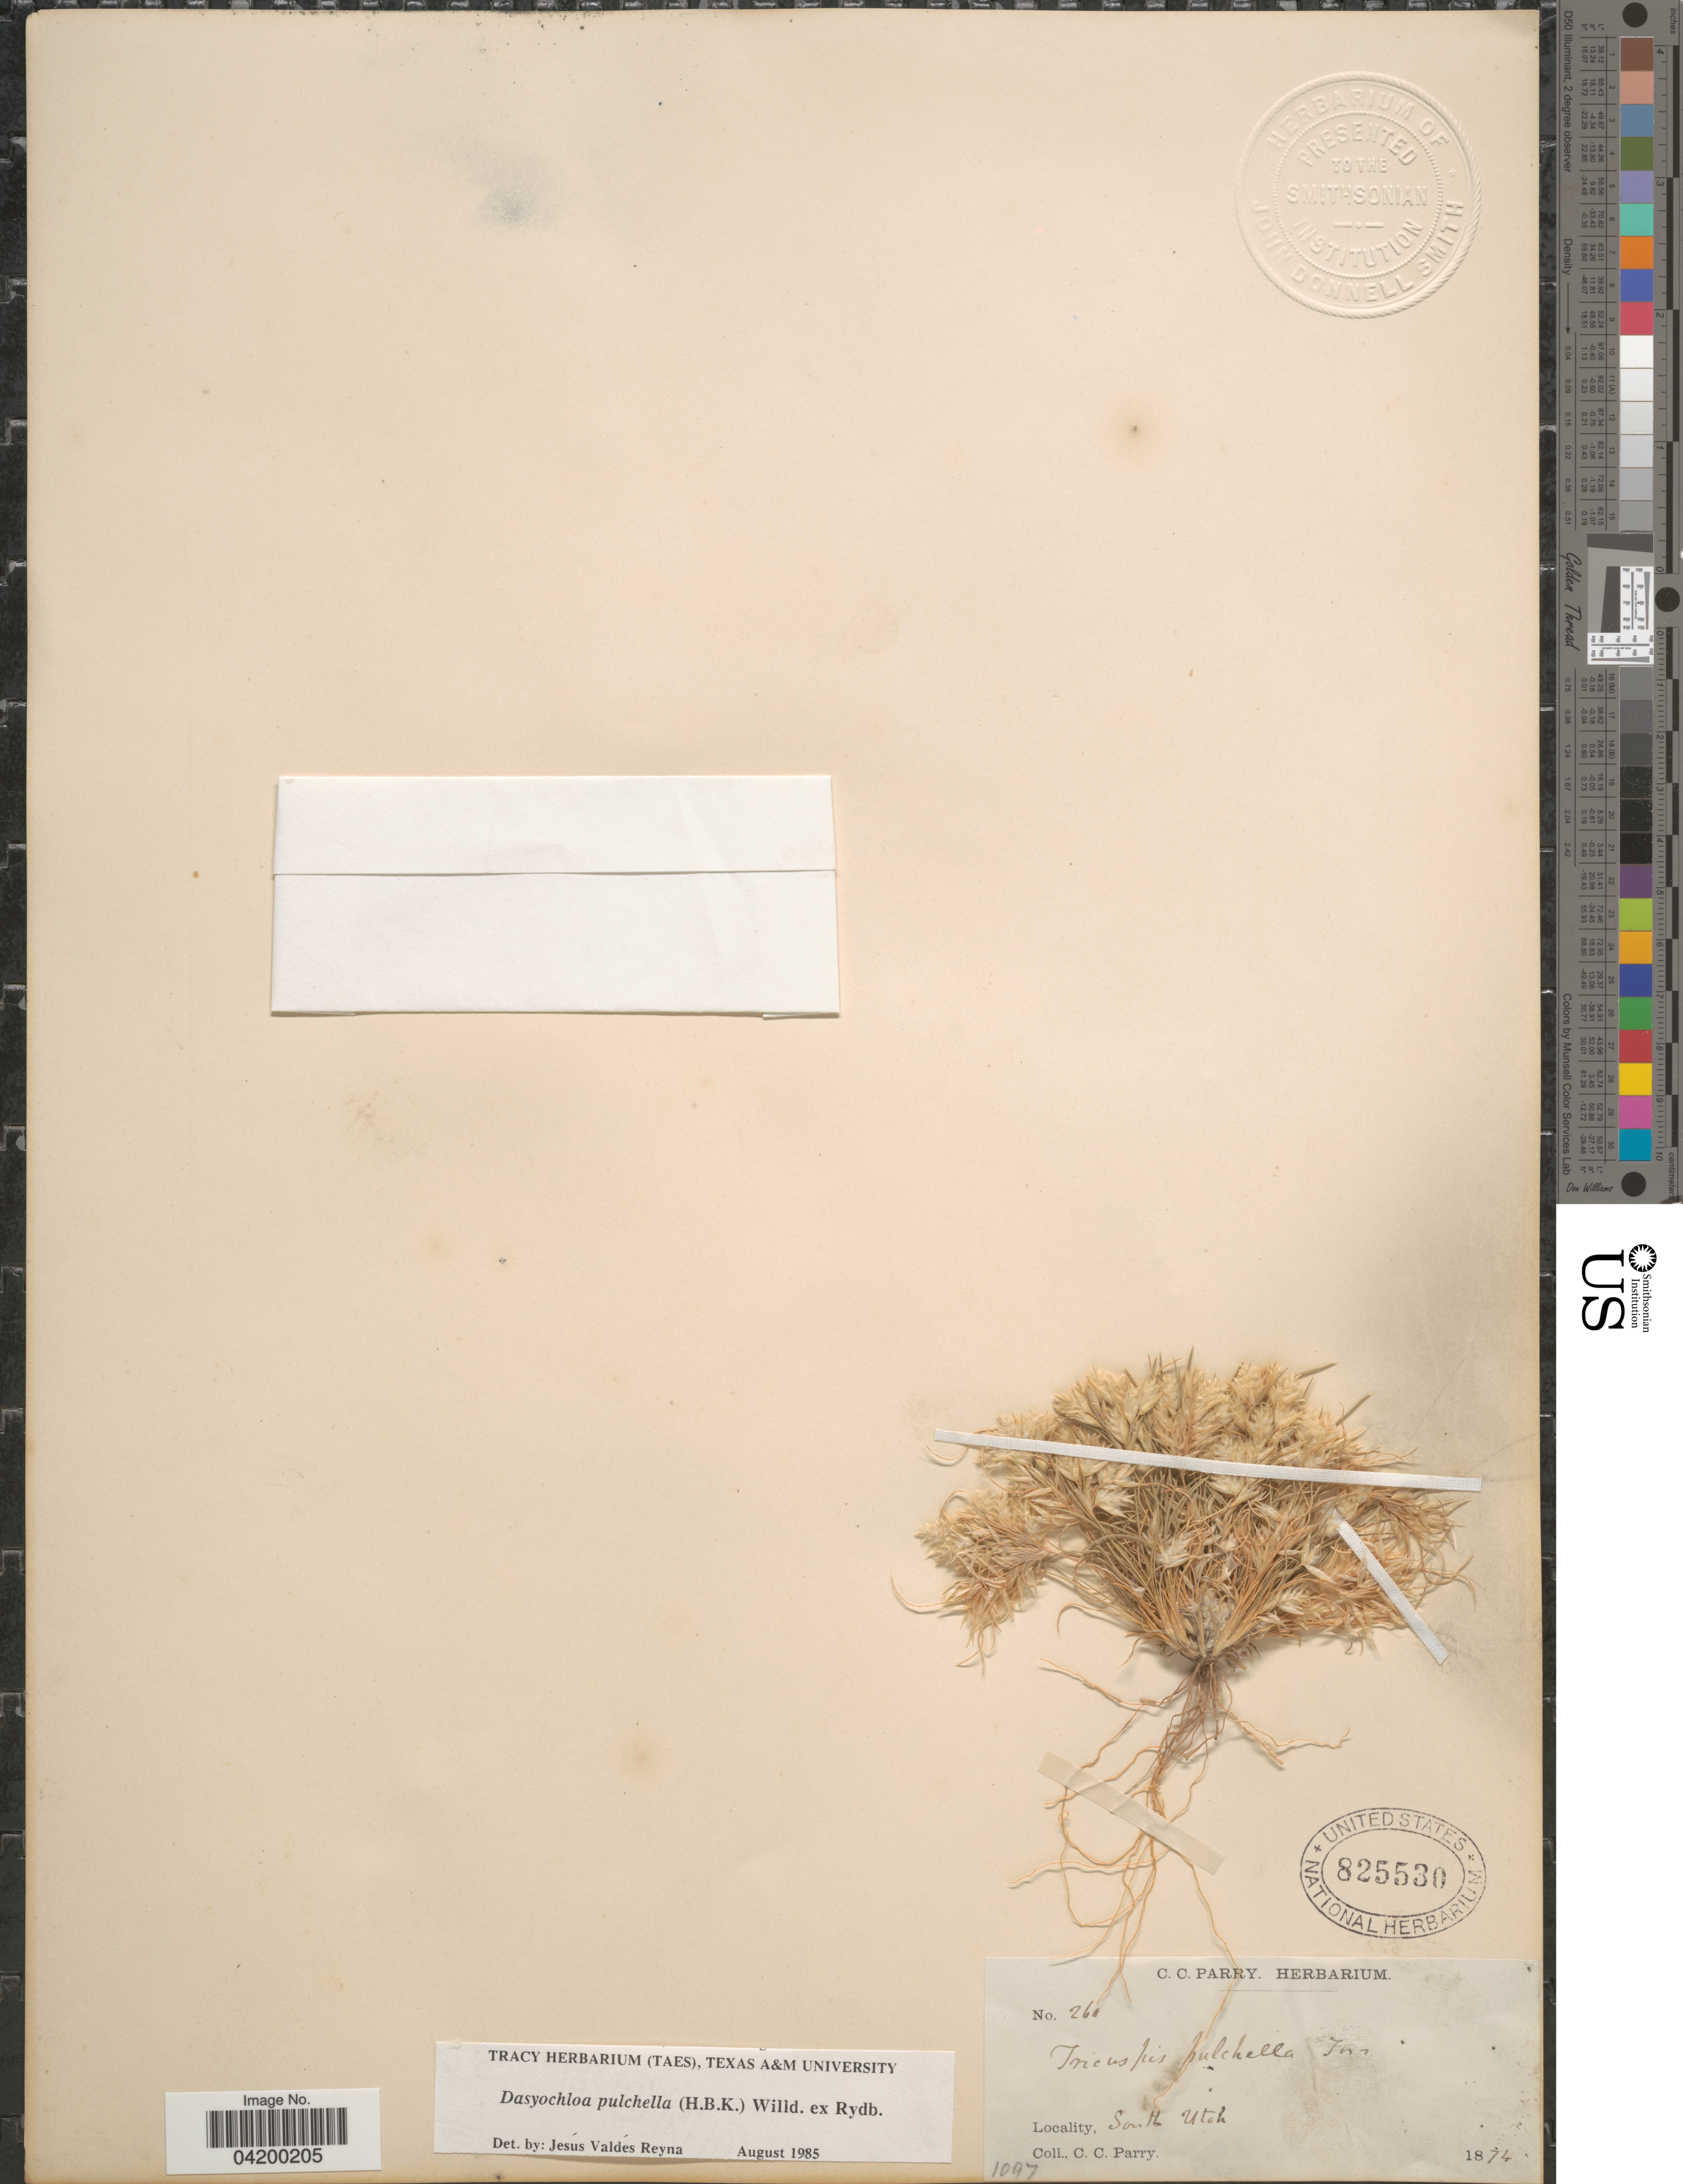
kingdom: Plantae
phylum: Tracheophyta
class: Liliopsida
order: Poales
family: Poaceae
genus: Dasyochloa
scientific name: Dasyochloa pulchella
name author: (Kunth) Willd. ex Rydb.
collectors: C. C. Parry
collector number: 260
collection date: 1874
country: United States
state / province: Utah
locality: South Utah.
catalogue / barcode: US 825530